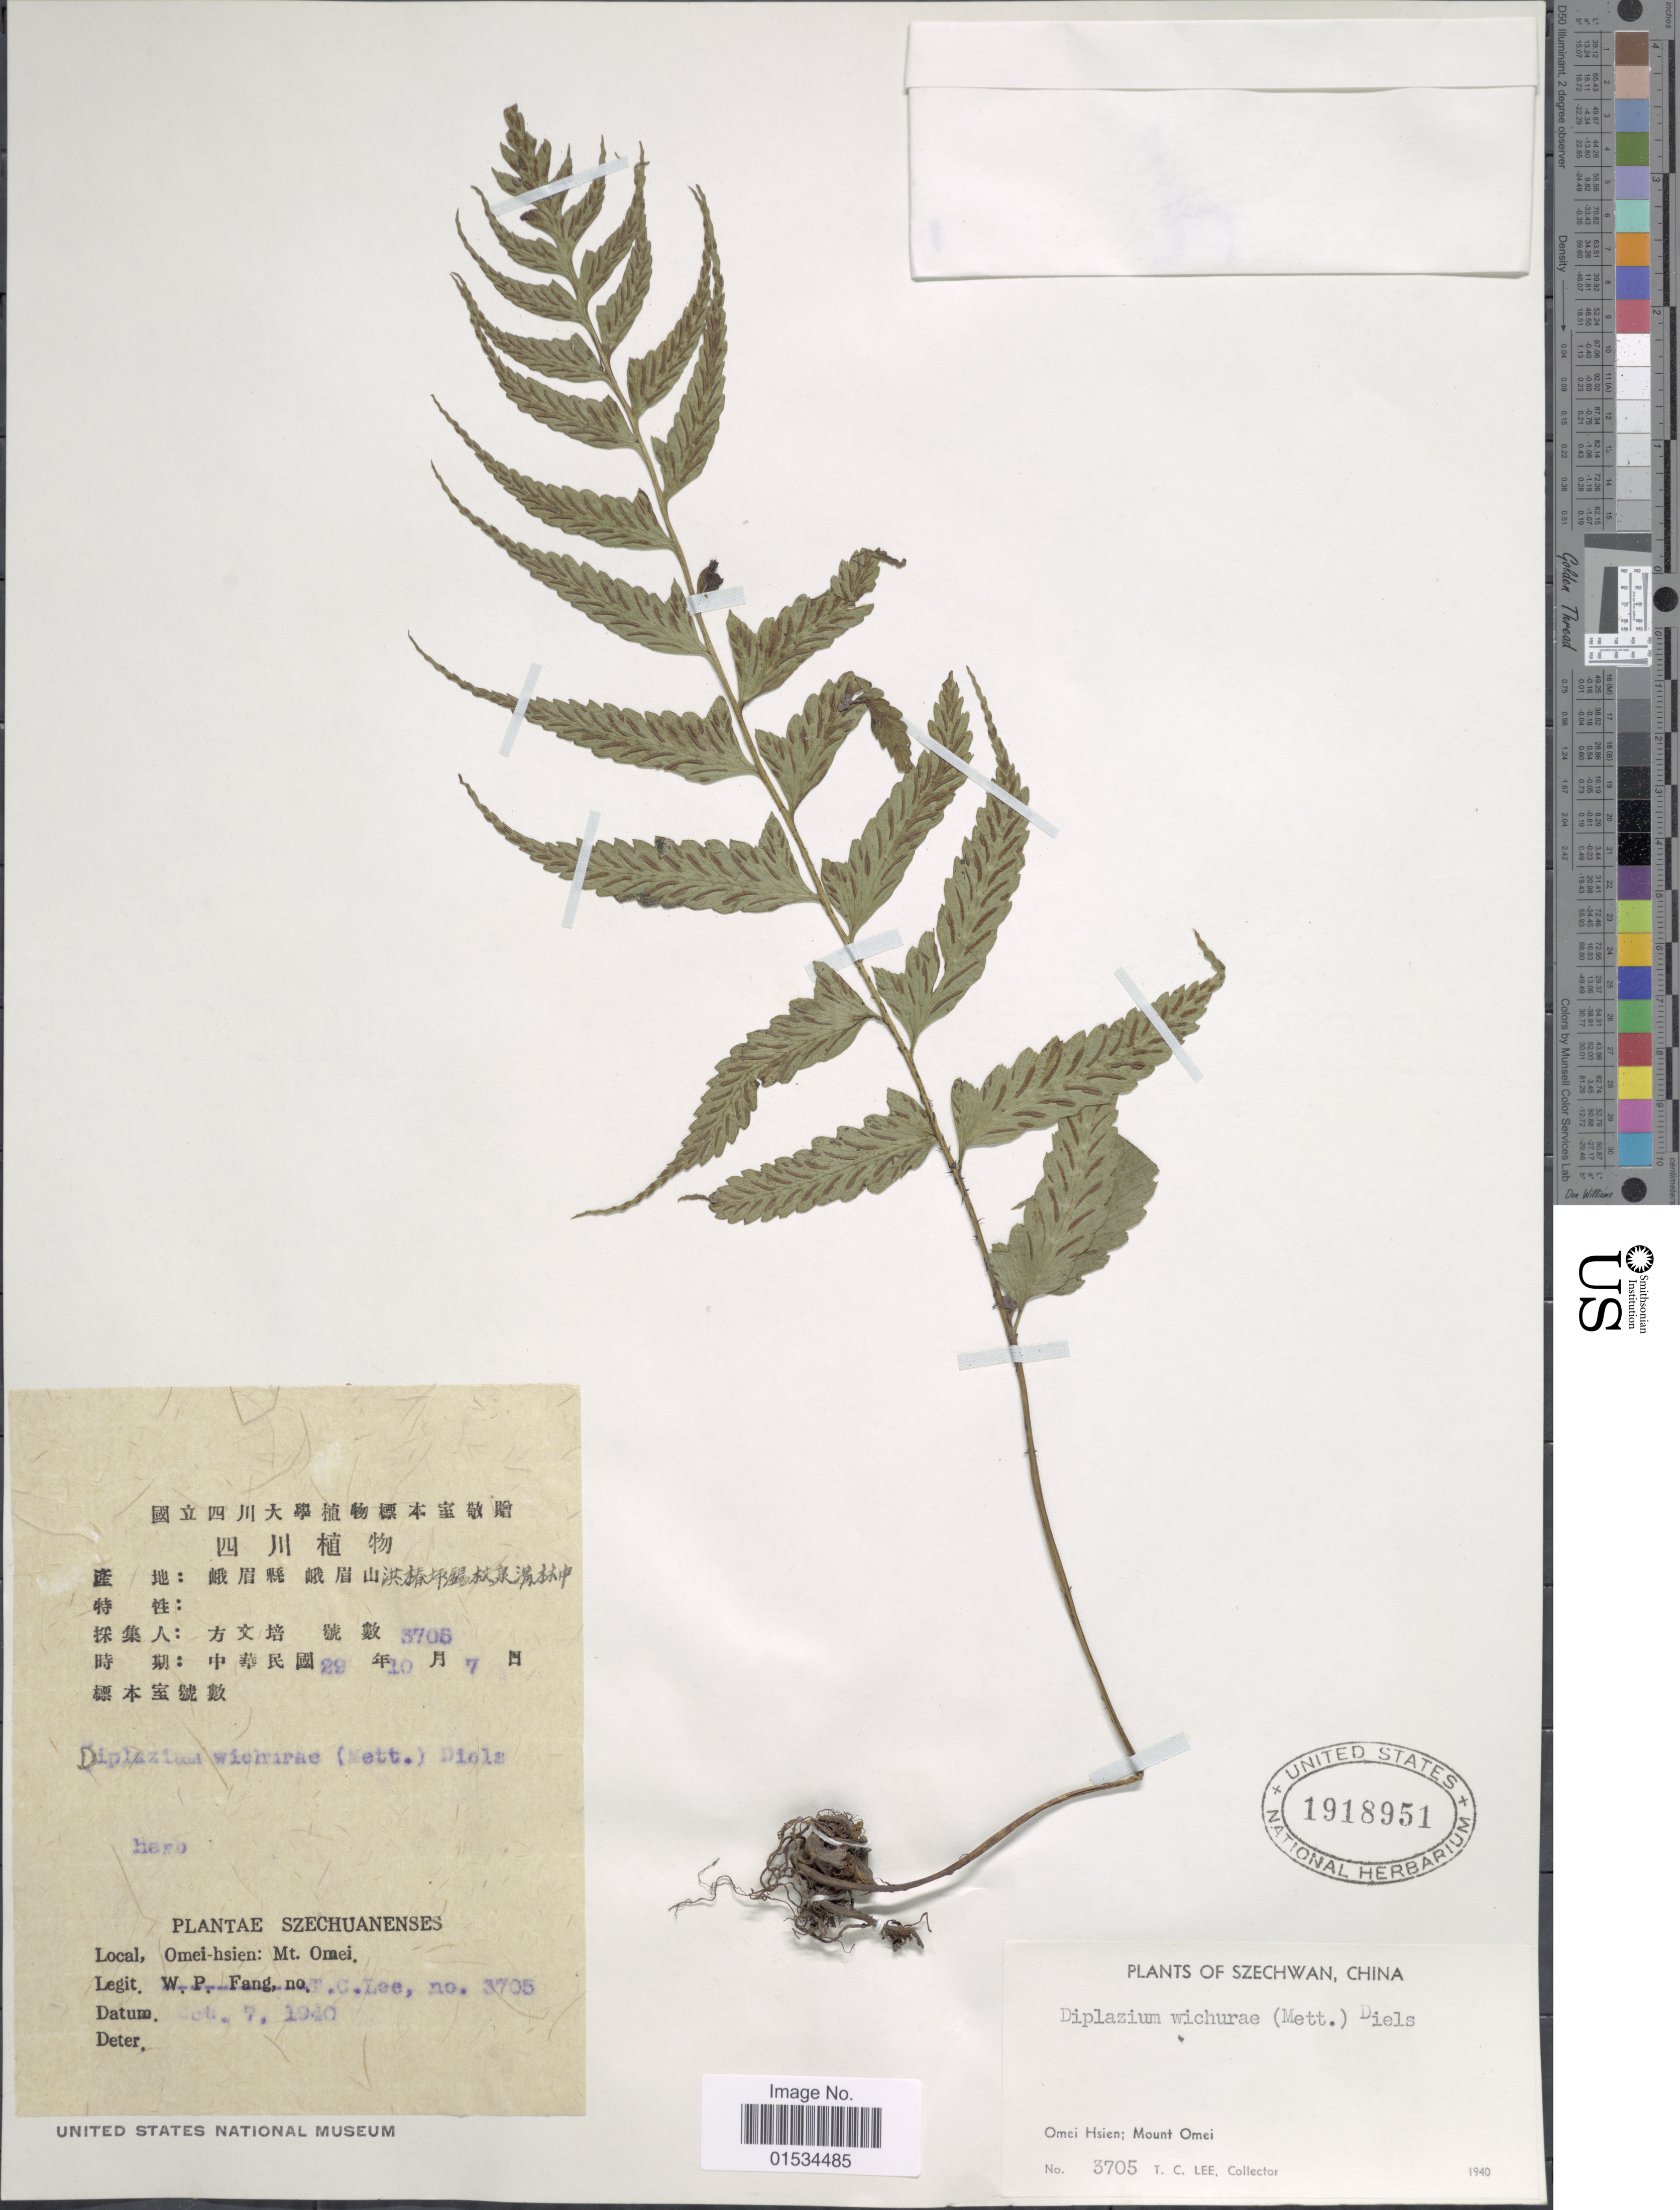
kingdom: Plantae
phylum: Tracheophyta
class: Polypodiopsida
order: Polypodiales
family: Athyriaceae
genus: Diplazium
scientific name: Diplazium wichurae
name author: (Mett.) Diels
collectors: T. Lee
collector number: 3705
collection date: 1940-10-07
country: China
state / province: Sichuan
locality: Szechuanenses, Omei-hsien; Mt. Omei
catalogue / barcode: US 1918951